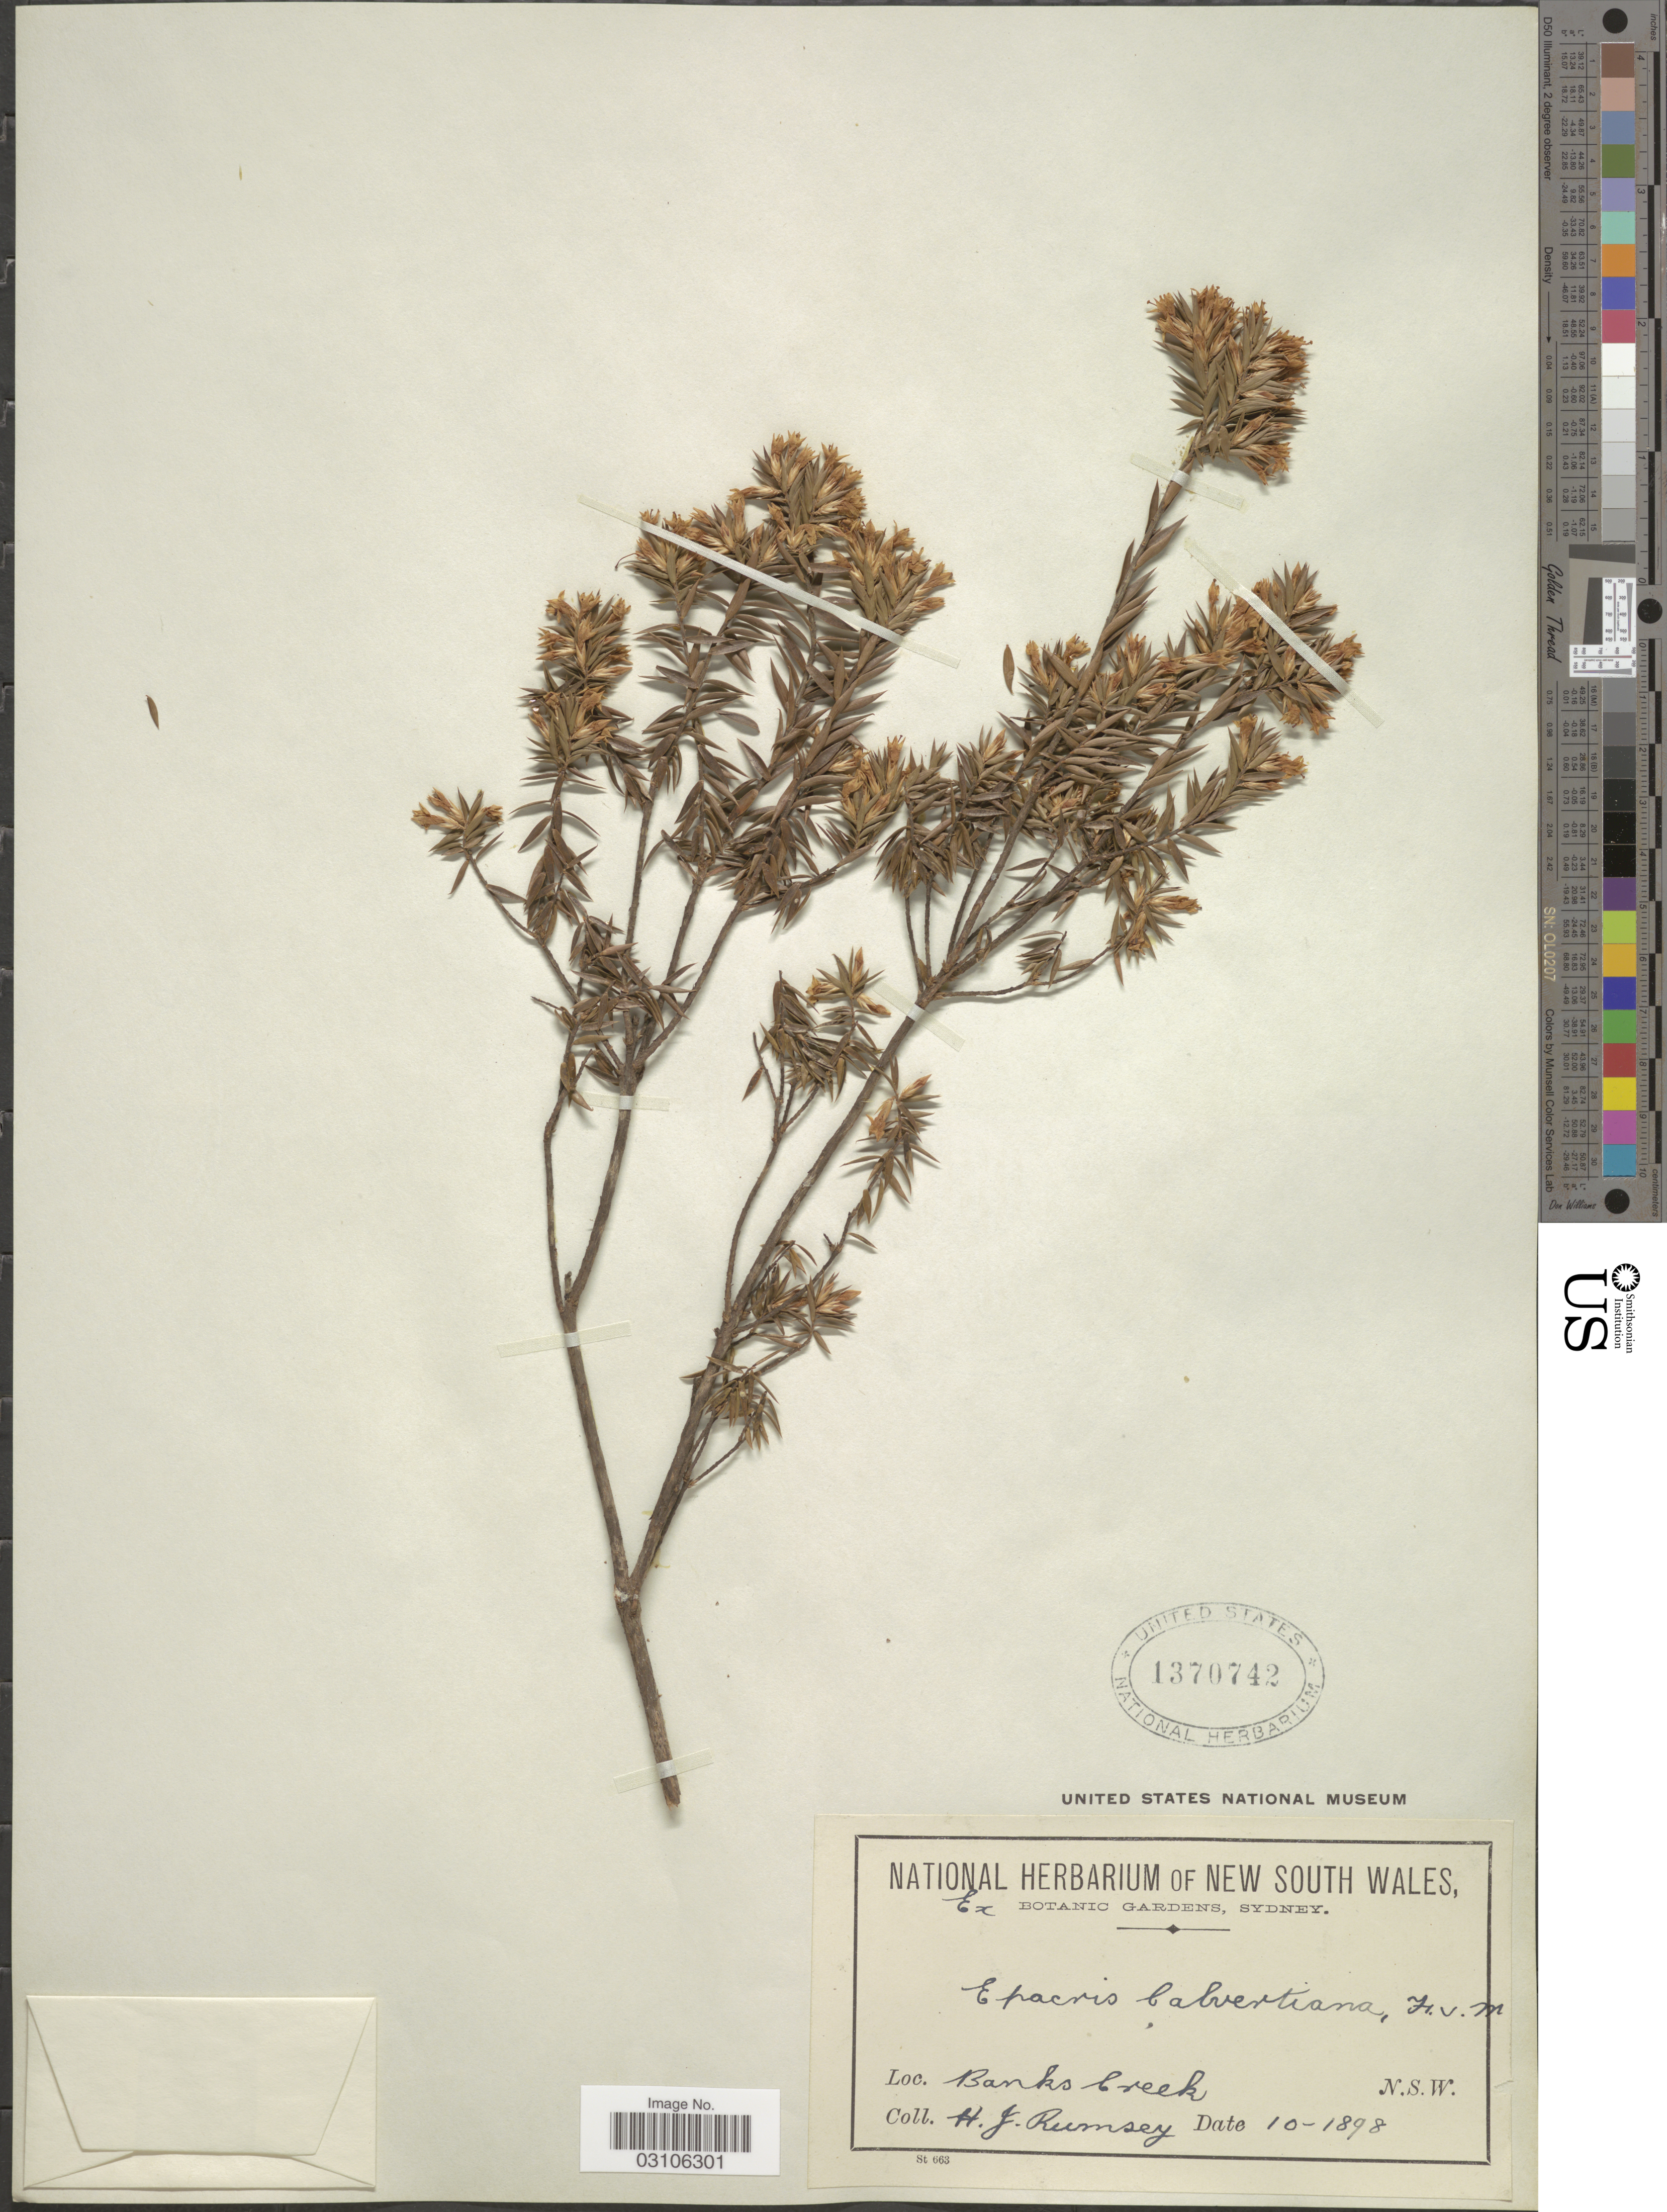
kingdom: Plantae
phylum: Tracheophyta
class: Magnoliopsida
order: Ericales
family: Ericaceae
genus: Epacris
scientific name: Epacris calvertiana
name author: F. Muell.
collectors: H. Rumsey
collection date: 1898-10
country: Australia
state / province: New South Wales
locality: Banks Creek.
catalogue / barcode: US 1370742